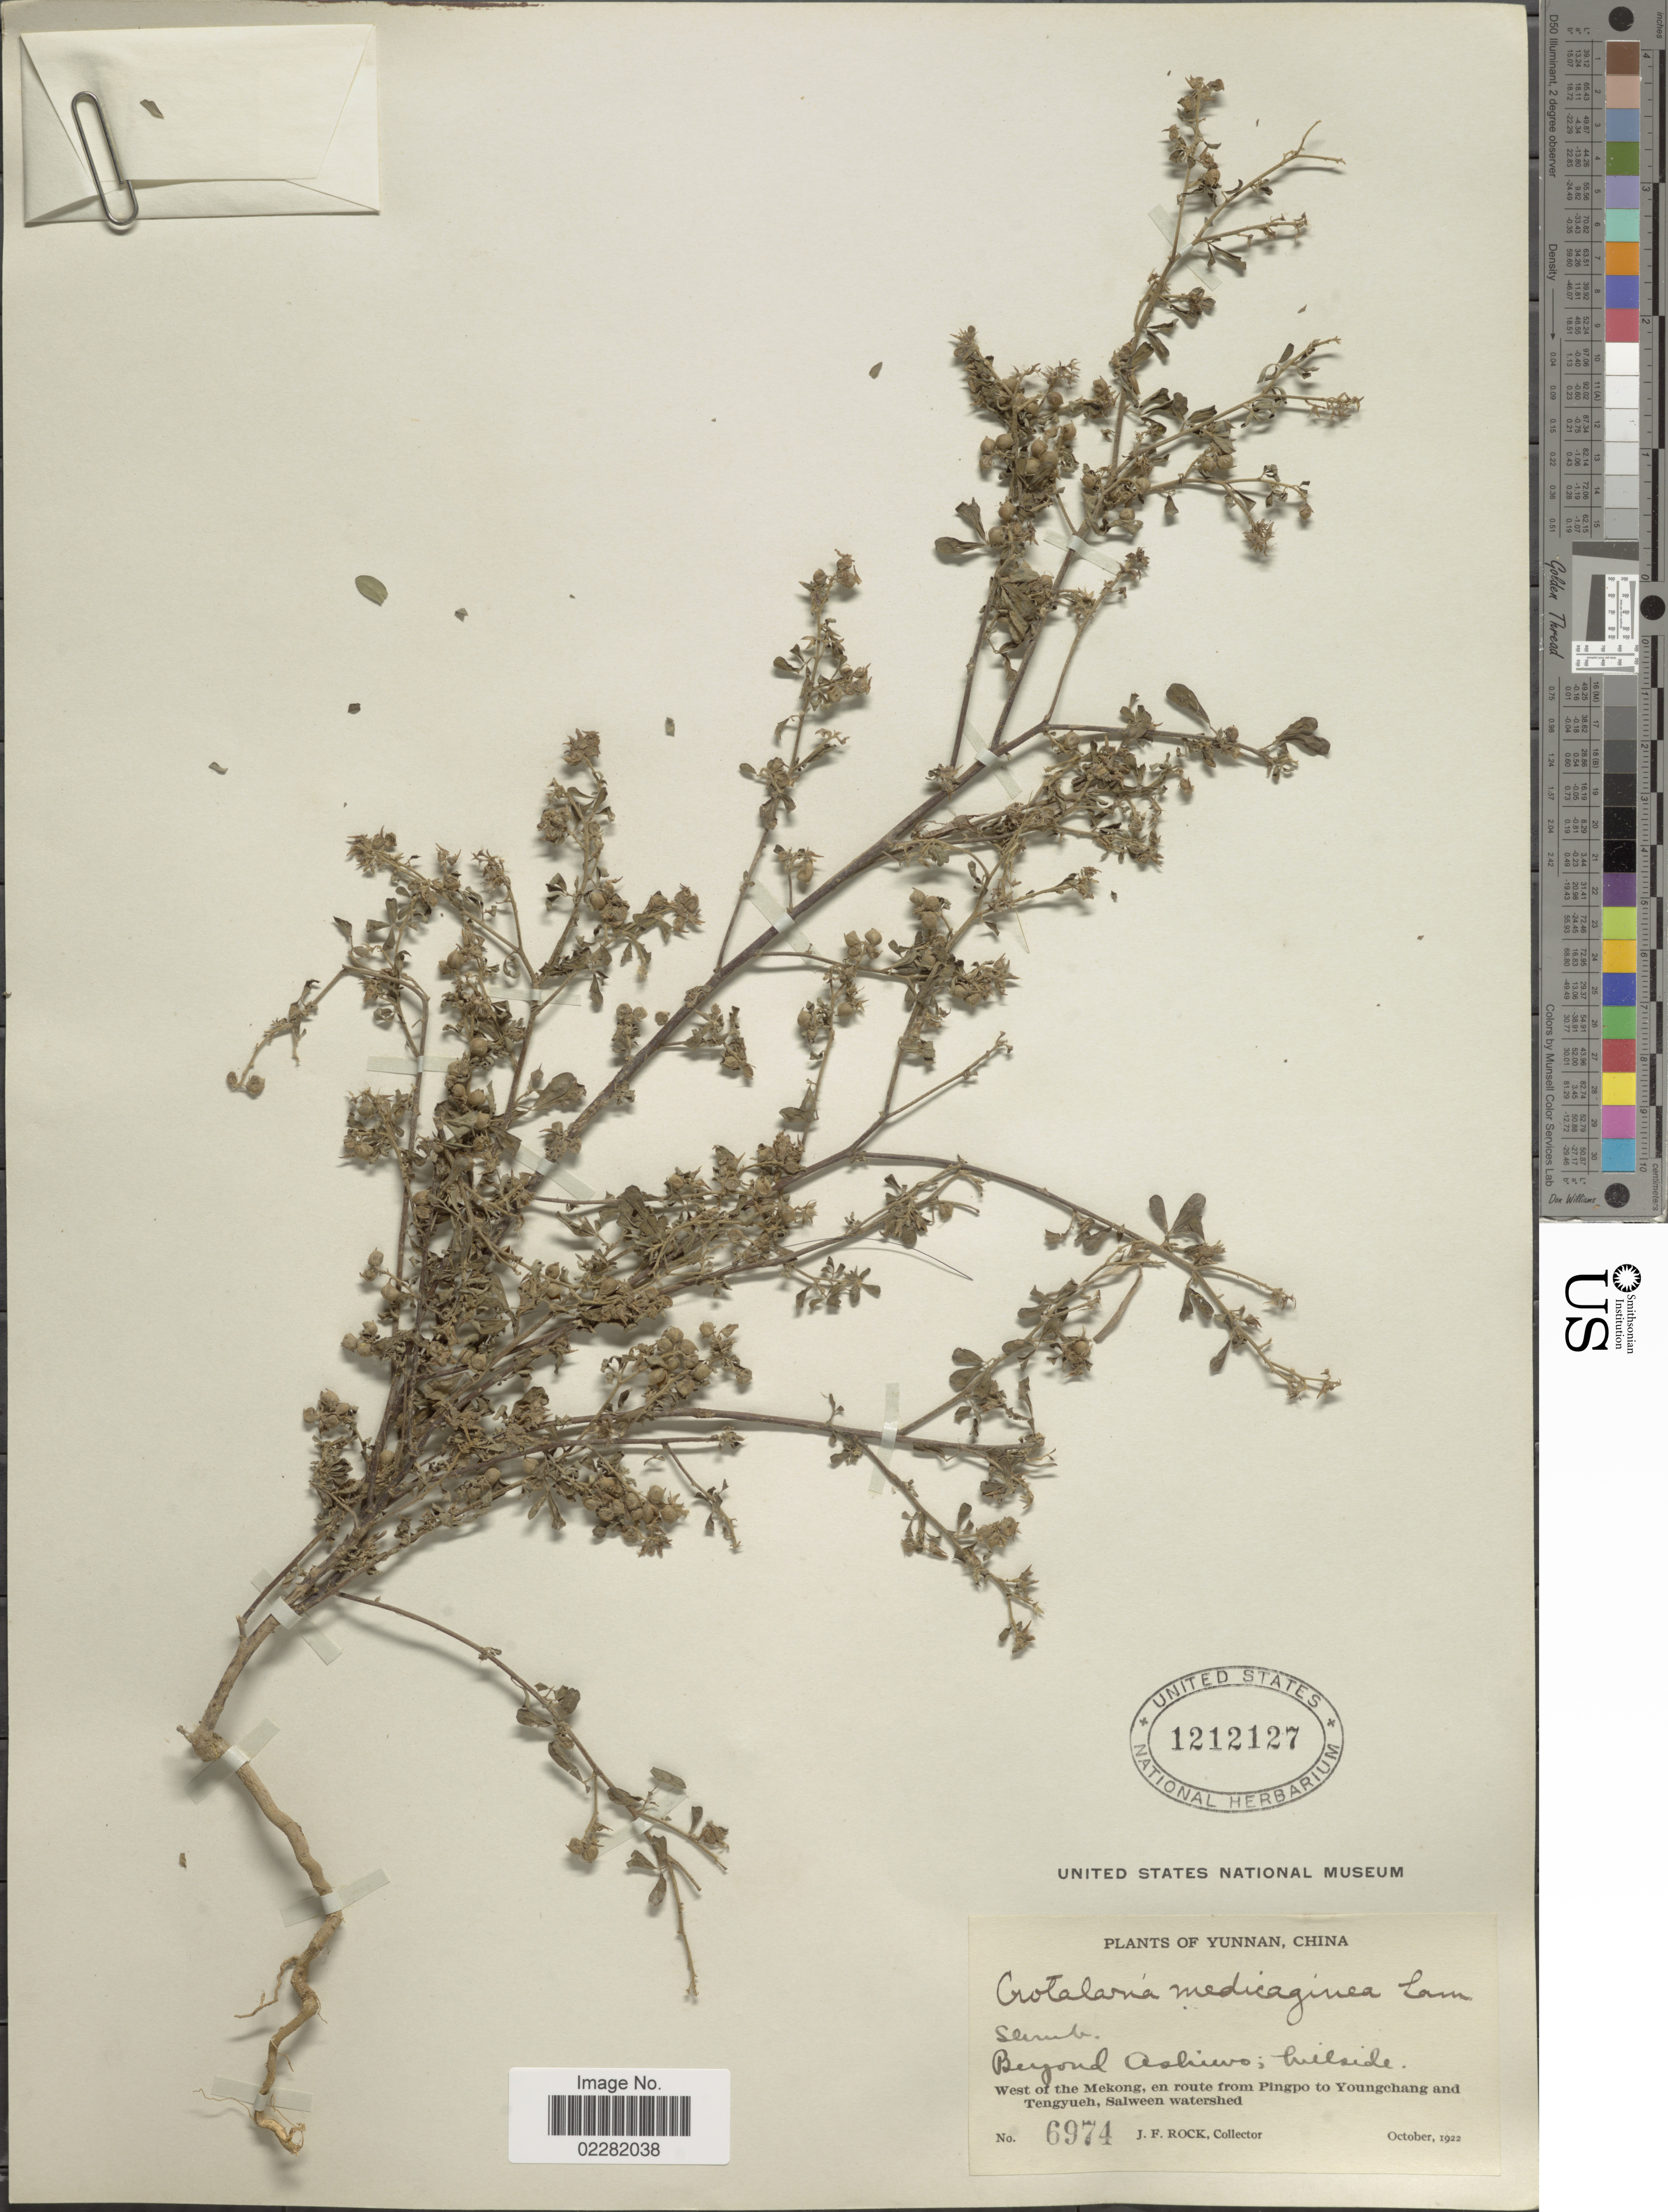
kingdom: Plantae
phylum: Tracheophyta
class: Magnoliopsida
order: Fabales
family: Fabaceae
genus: Crotalaria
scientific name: Crotalaria medicaginea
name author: Lam.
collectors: J. Rock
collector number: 6974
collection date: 1922-10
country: China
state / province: Yunnan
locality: Beyond Ashievo. West of the Mekong, en route from Pingpo to Youngchang and Tengyueh, Salween watershed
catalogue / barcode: US 1212127